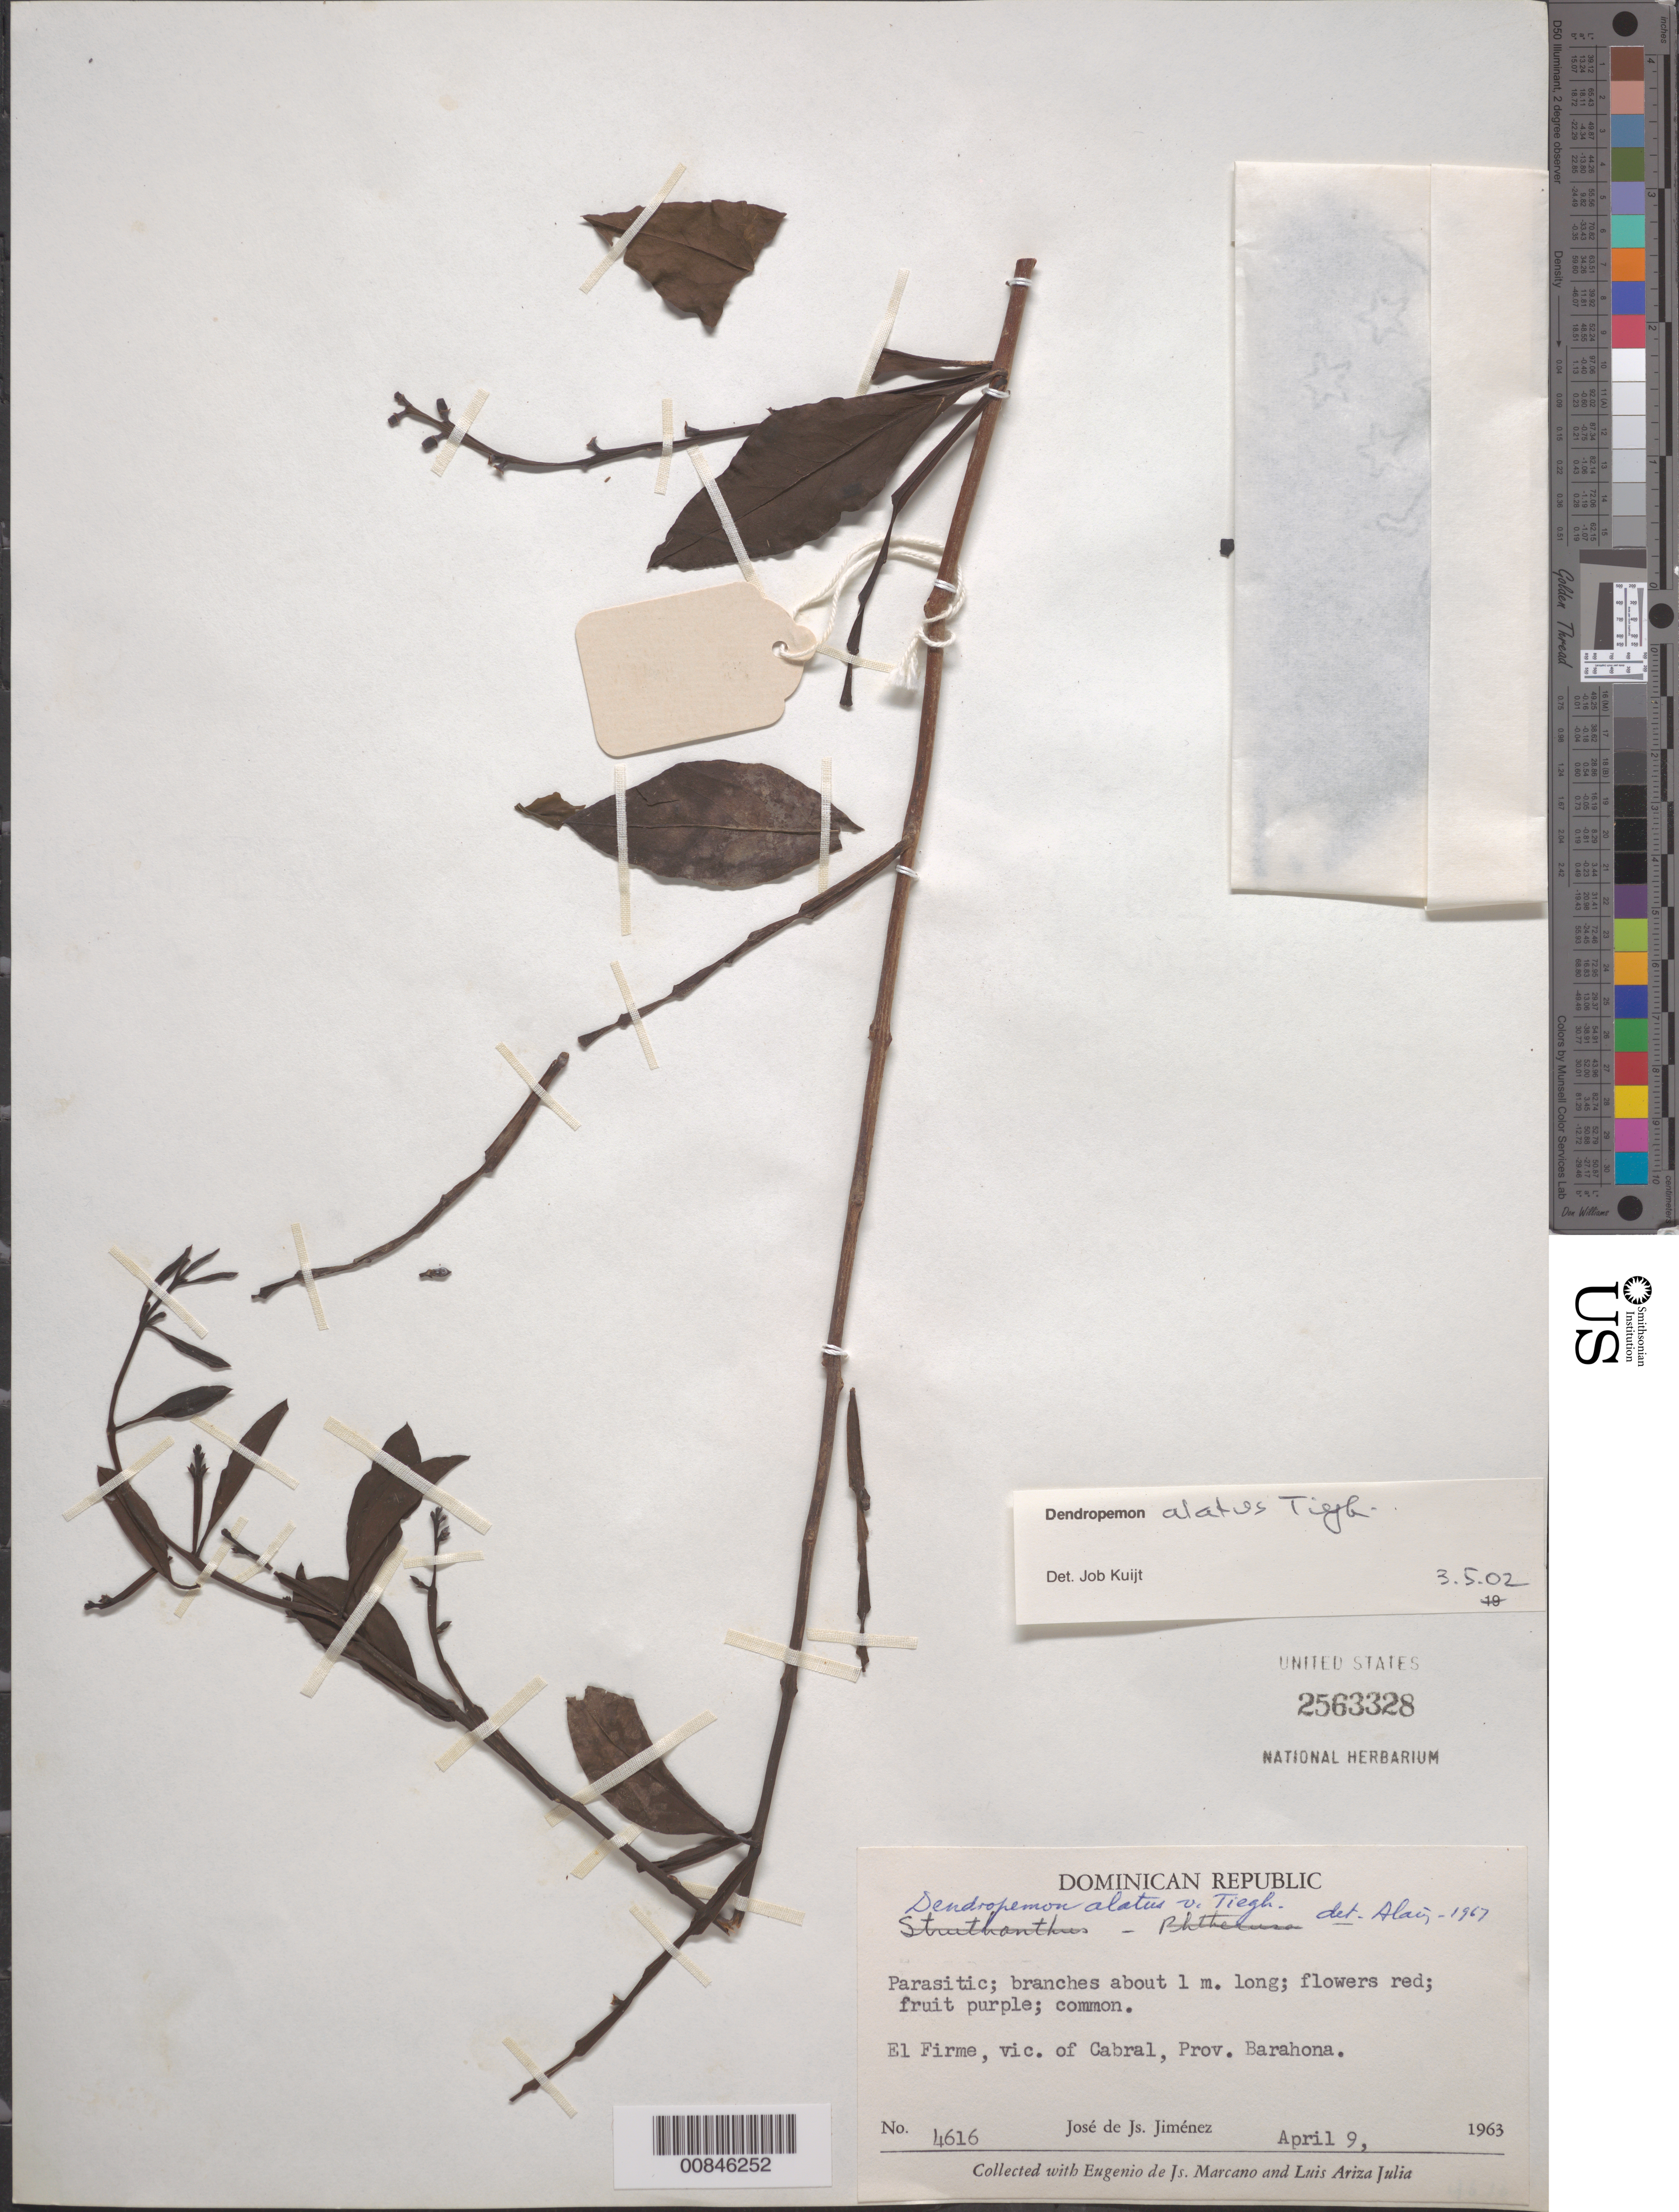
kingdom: Plantae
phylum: Tracheophyta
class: Magnoliopsida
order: Santalales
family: Loranthaceae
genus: Dendropemon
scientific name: Dendropemon alatus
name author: Tiegh.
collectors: J. J. Jiménez, E. J. Marcano F. & L. Ariza-Julia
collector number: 4616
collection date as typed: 09 Apr 1963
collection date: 1963-04-09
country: Dominican Republic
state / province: Barahona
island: Hispaniola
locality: El Firme, vic. of Cabral.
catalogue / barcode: US 2563328